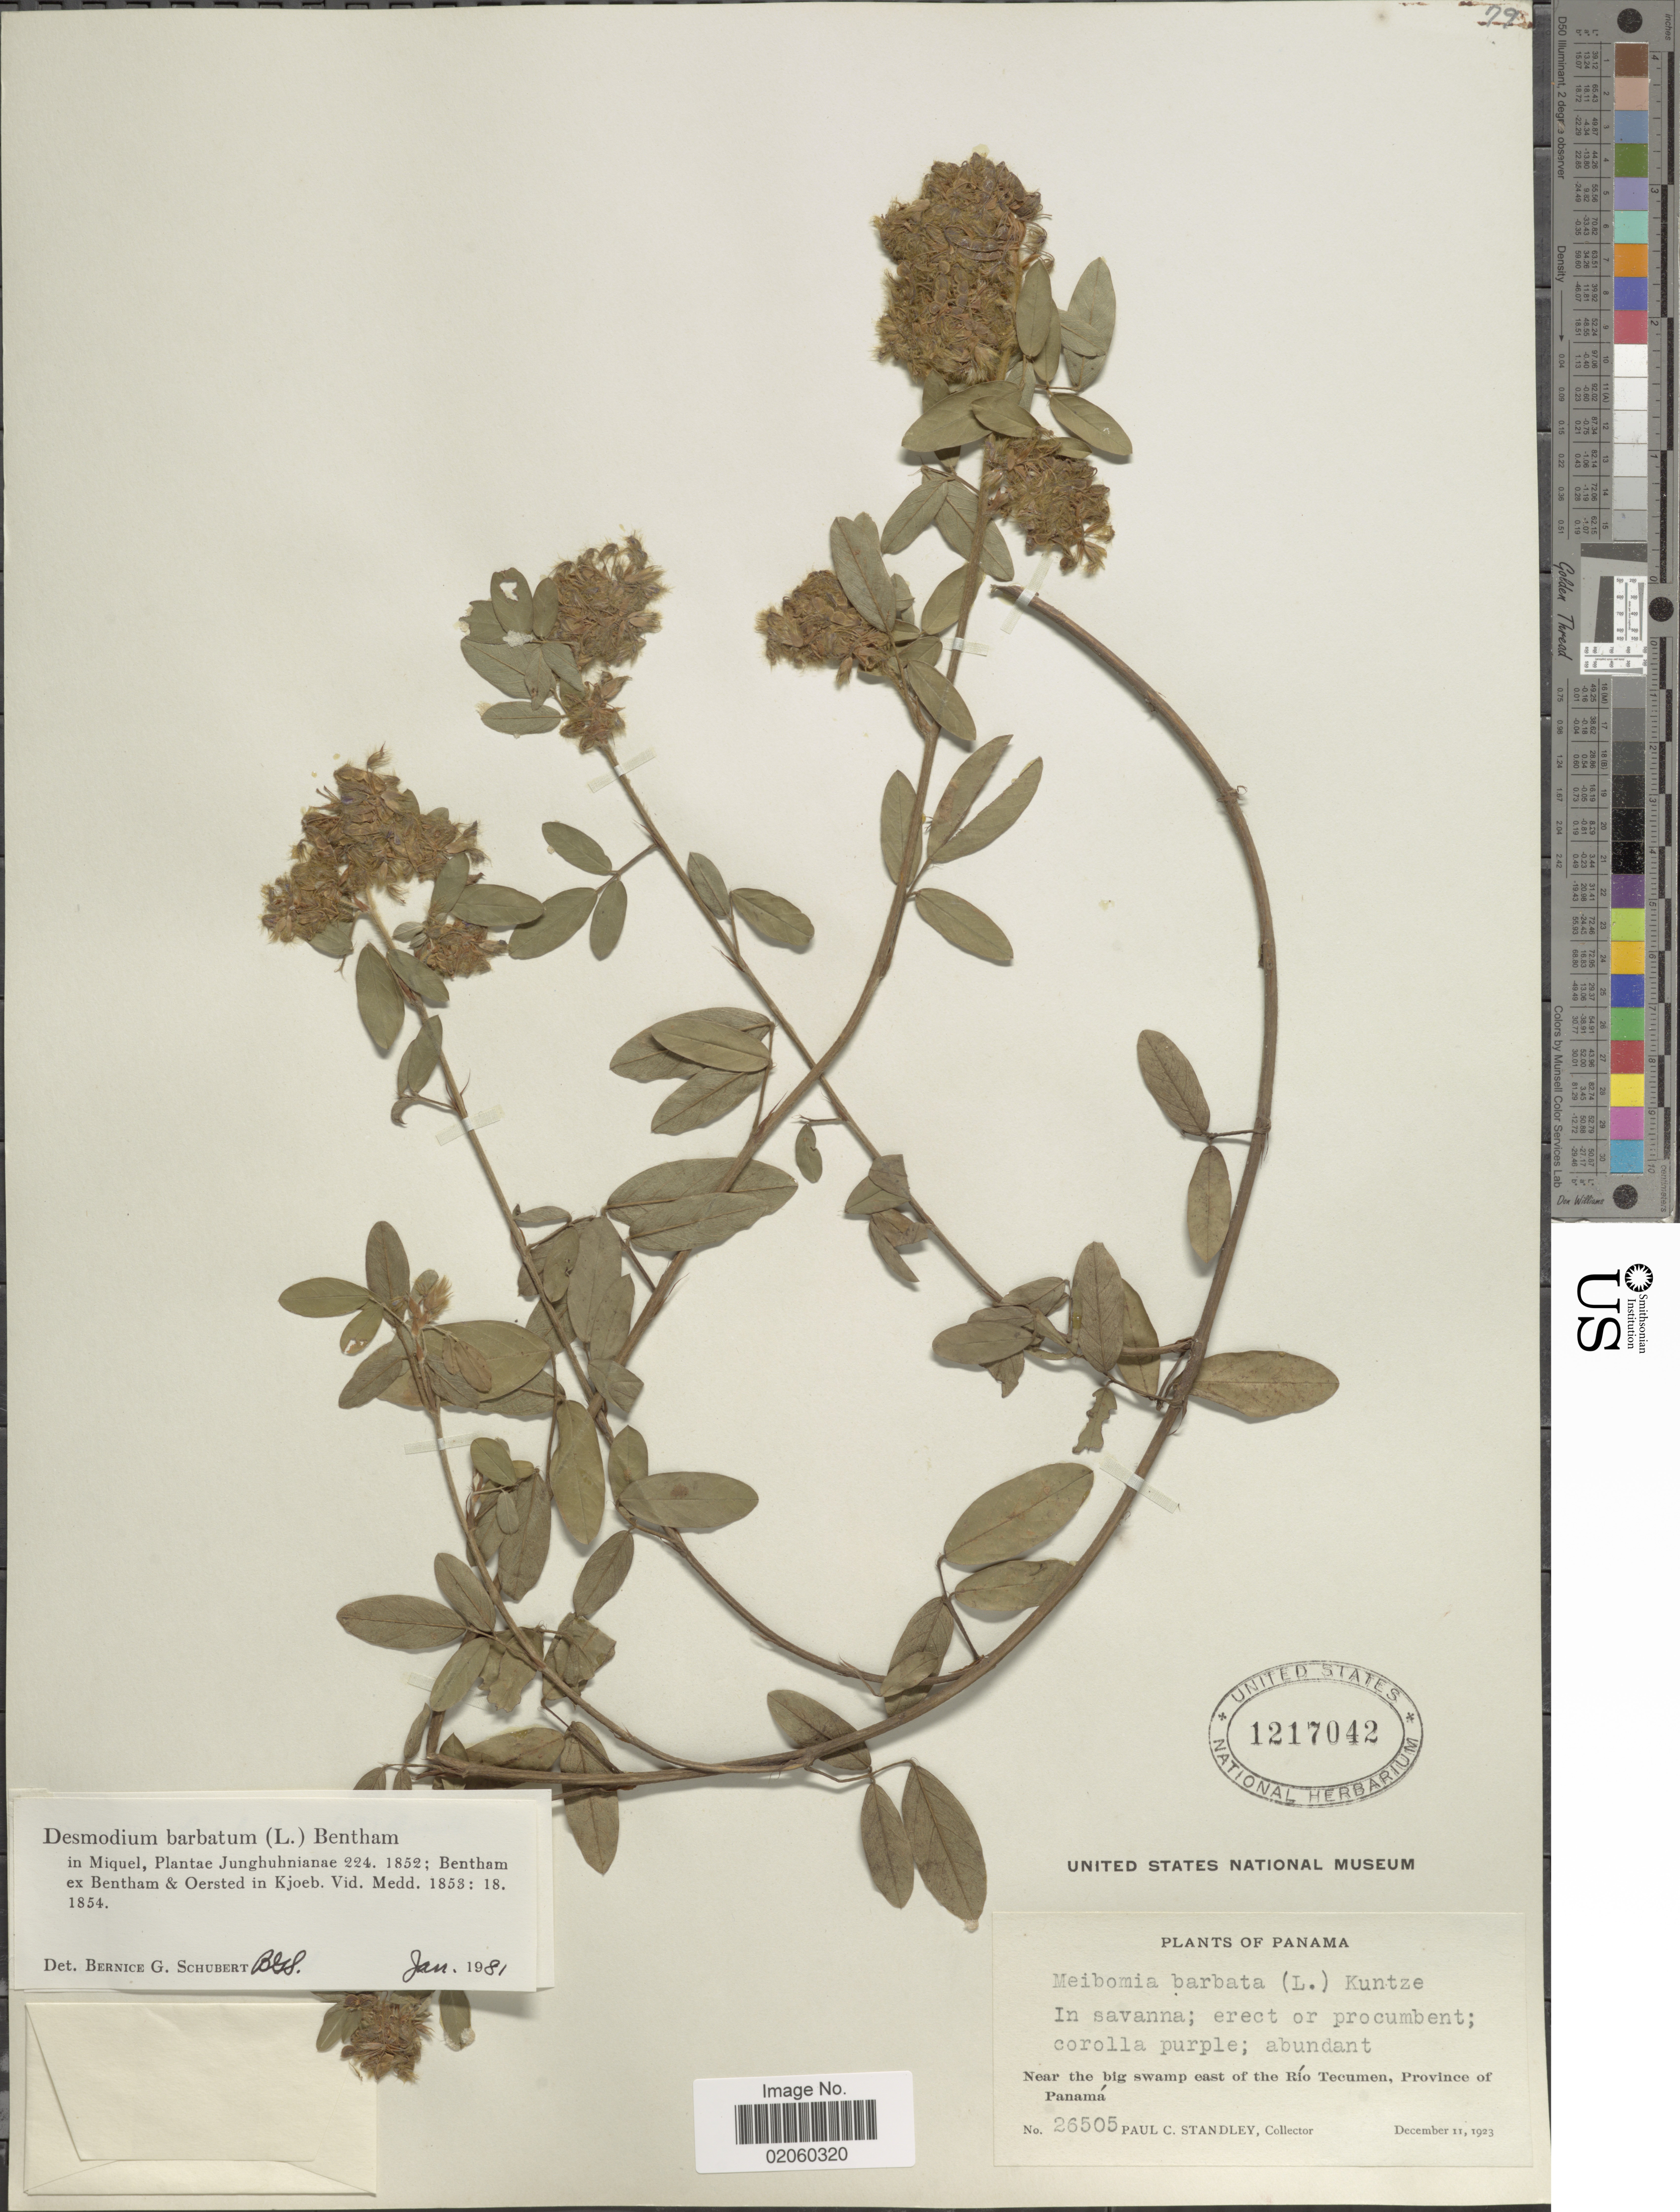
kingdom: Plantae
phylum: Tracheophyta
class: Magnoliopsida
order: Fabales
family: Fabaceae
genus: Grona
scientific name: Grona barbata var. barbata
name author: (L.) H. Ohashi & K. Ohashi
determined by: Strong, Mark T., (BOT), Smithsonian Institution - National Museum of Natural History (UNITED STATES)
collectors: P. C. Standley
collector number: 26505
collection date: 1923-12-11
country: Panama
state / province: Panamá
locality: East of the Rio Tecumen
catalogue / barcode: US 1217042